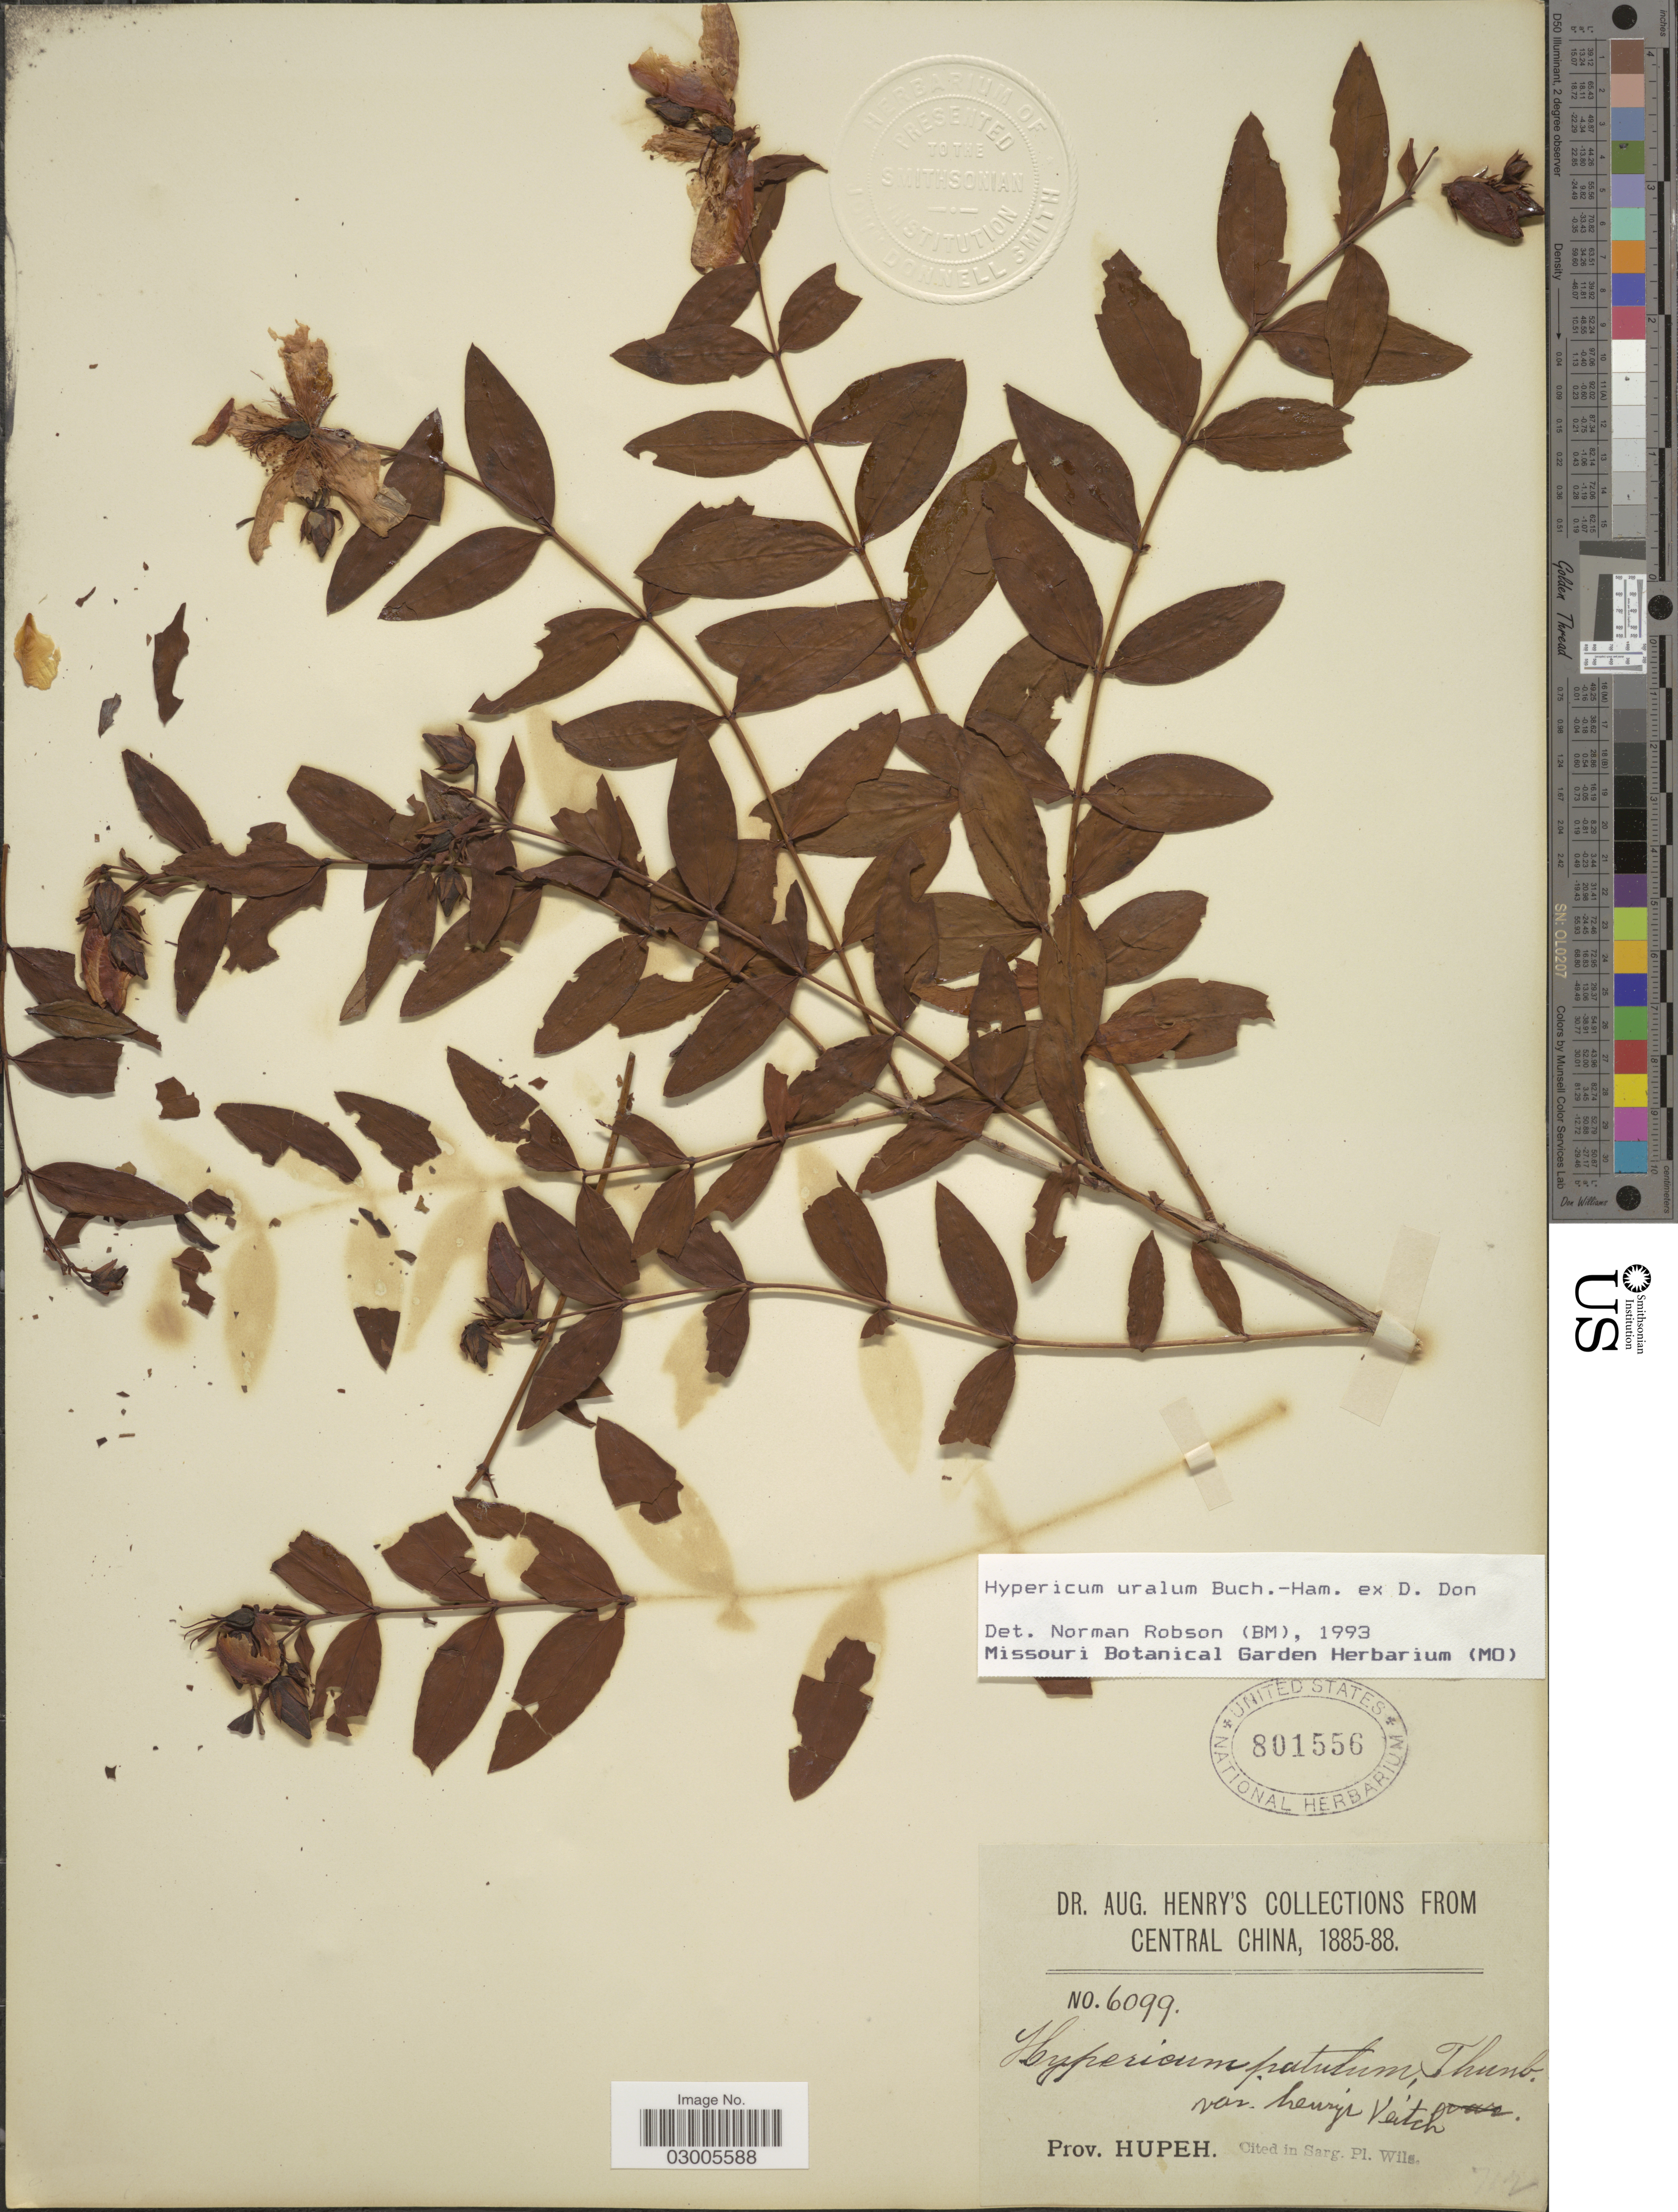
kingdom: Plantae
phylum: Tracheophyta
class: Magnoliopsida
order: Malpighiales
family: Hypericaceae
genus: Hypericum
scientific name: Hypericum uralum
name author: Buch.-Ham. ex D. Don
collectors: A. Henry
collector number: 6099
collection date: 1885/1888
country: China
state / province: Hubei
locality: Central China. Prov. Hupeh.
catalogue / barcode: US 801556